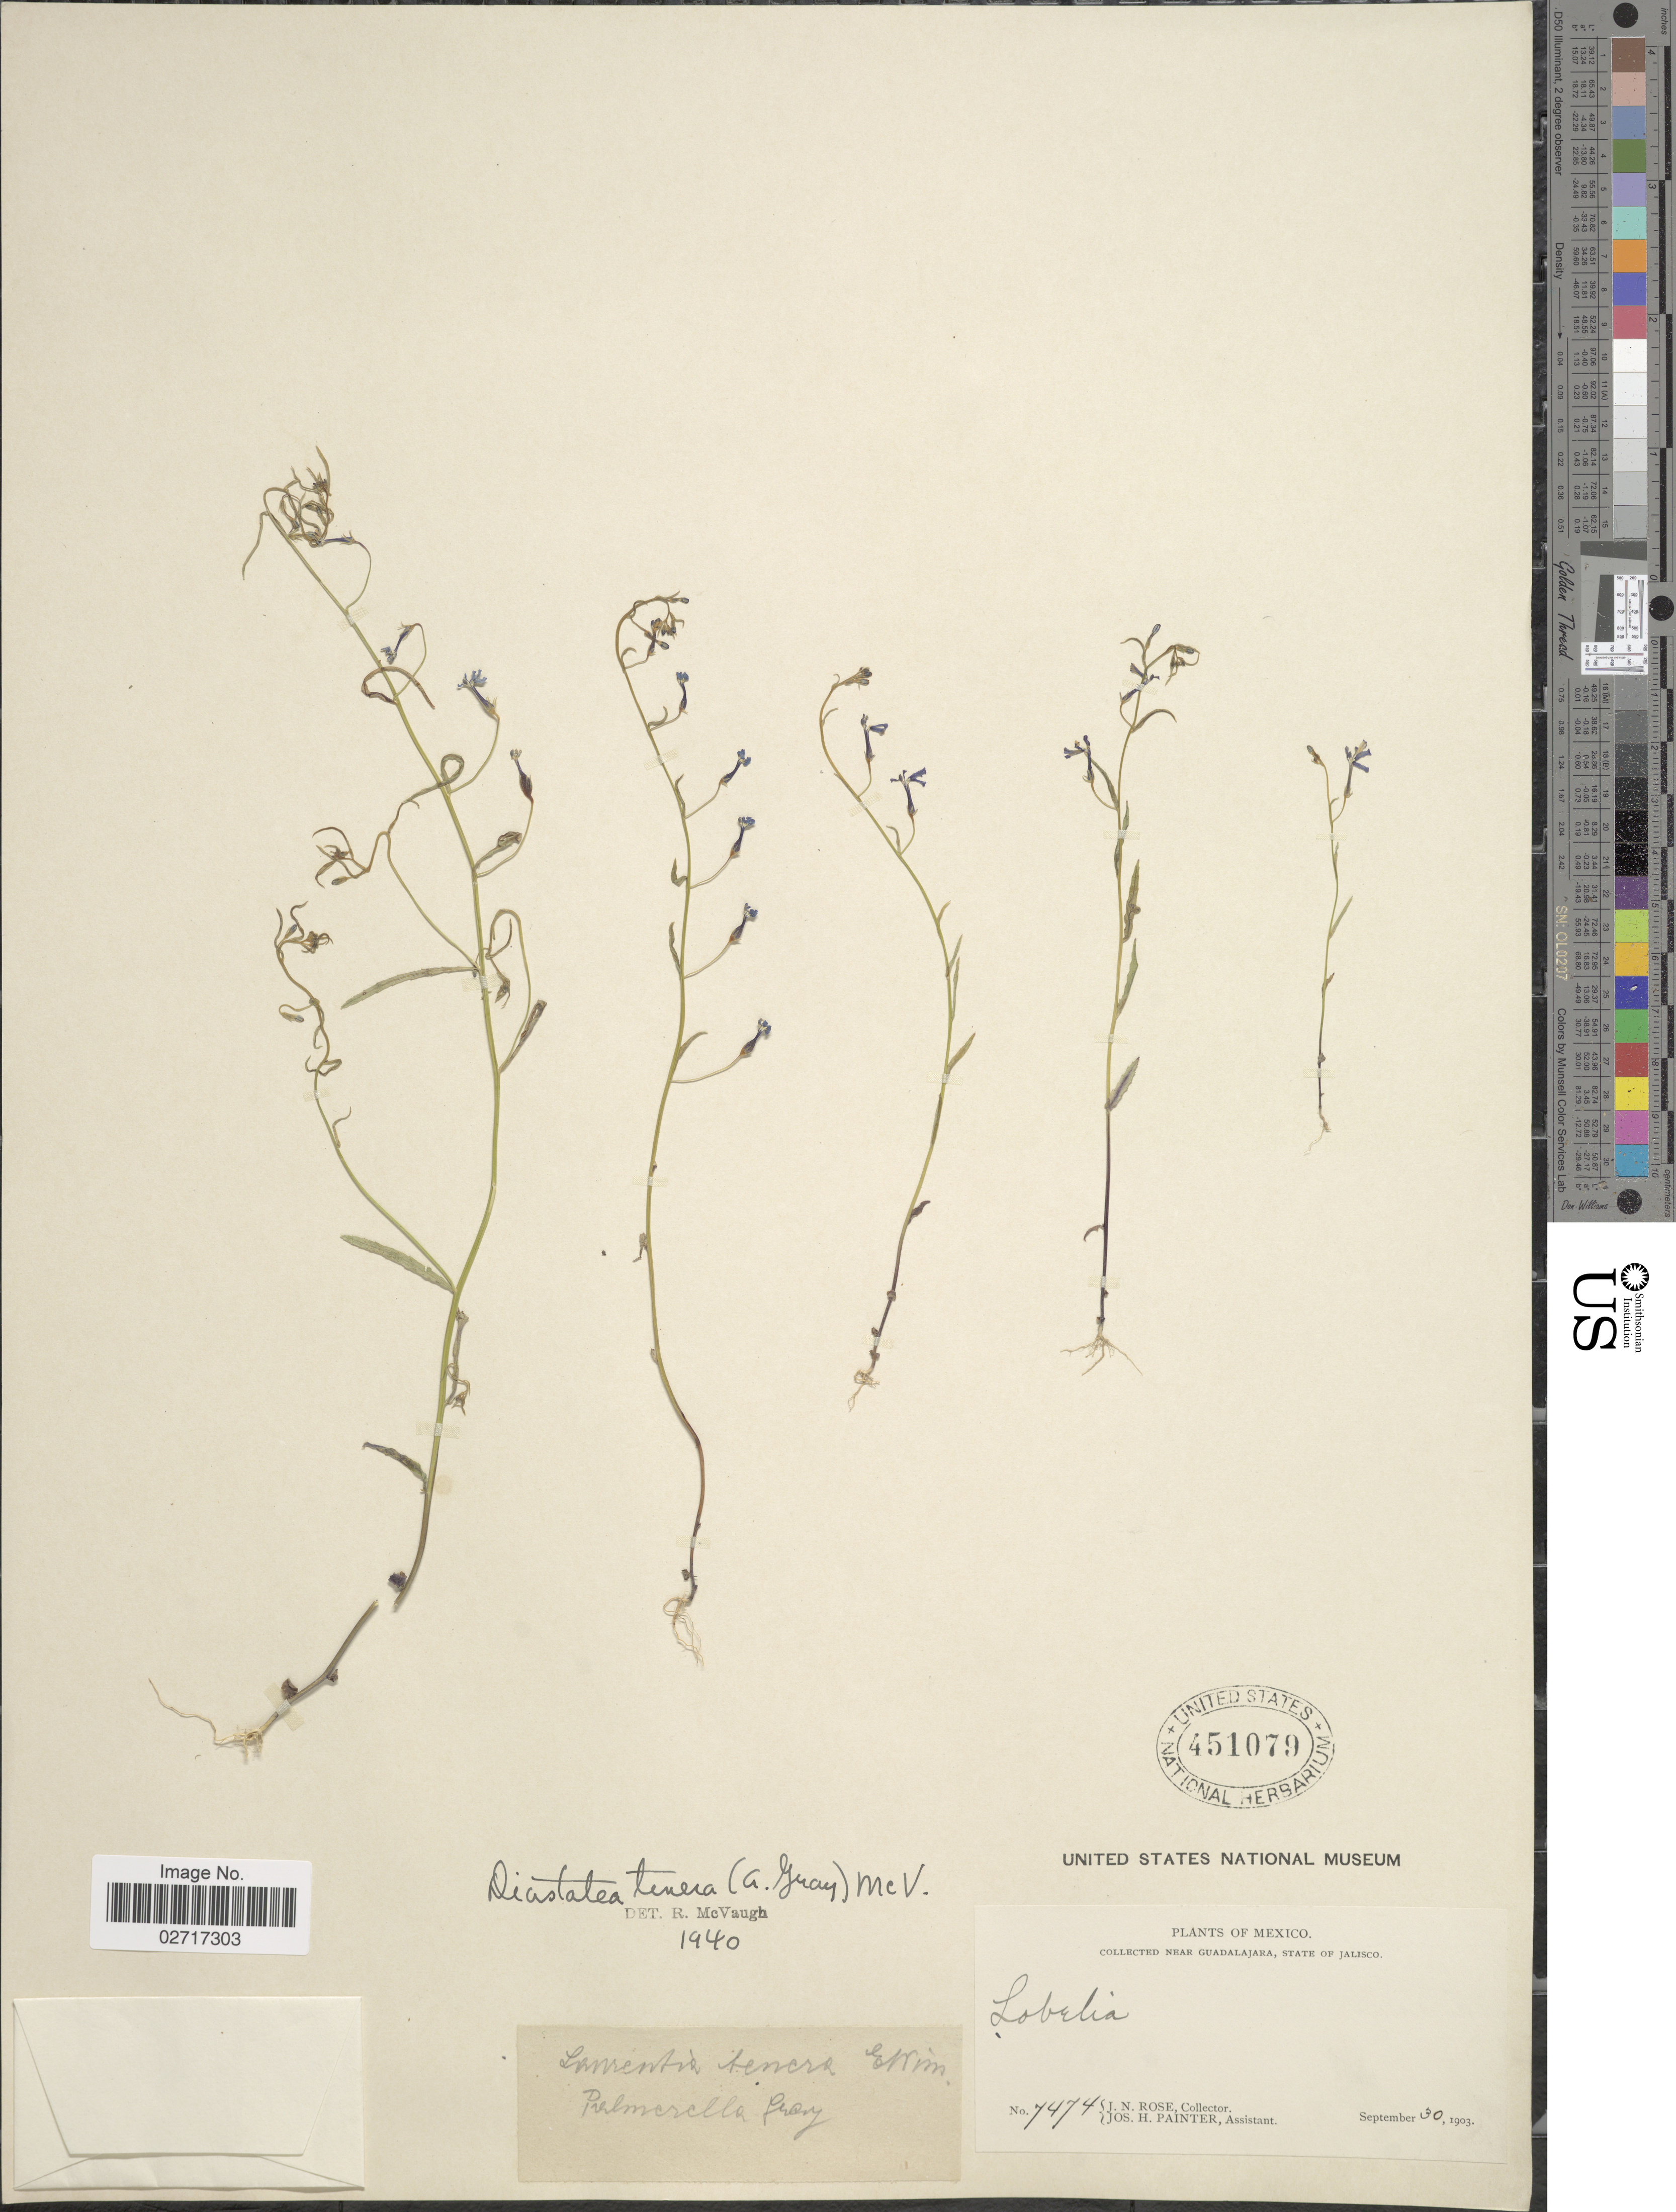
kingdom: Plantae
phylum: Tracheophyta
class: Magnoliopsida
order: Asterales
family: Campanulaceae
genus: Diastatea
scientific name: Diastatea tenera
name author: (A. Gray) McVaugh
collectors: J. N. Rose & J. H. Painter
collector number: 7474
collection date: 1903-09-30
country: Mexico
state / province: Jalisco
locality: Near Guadalajara.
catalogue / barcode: US 451079